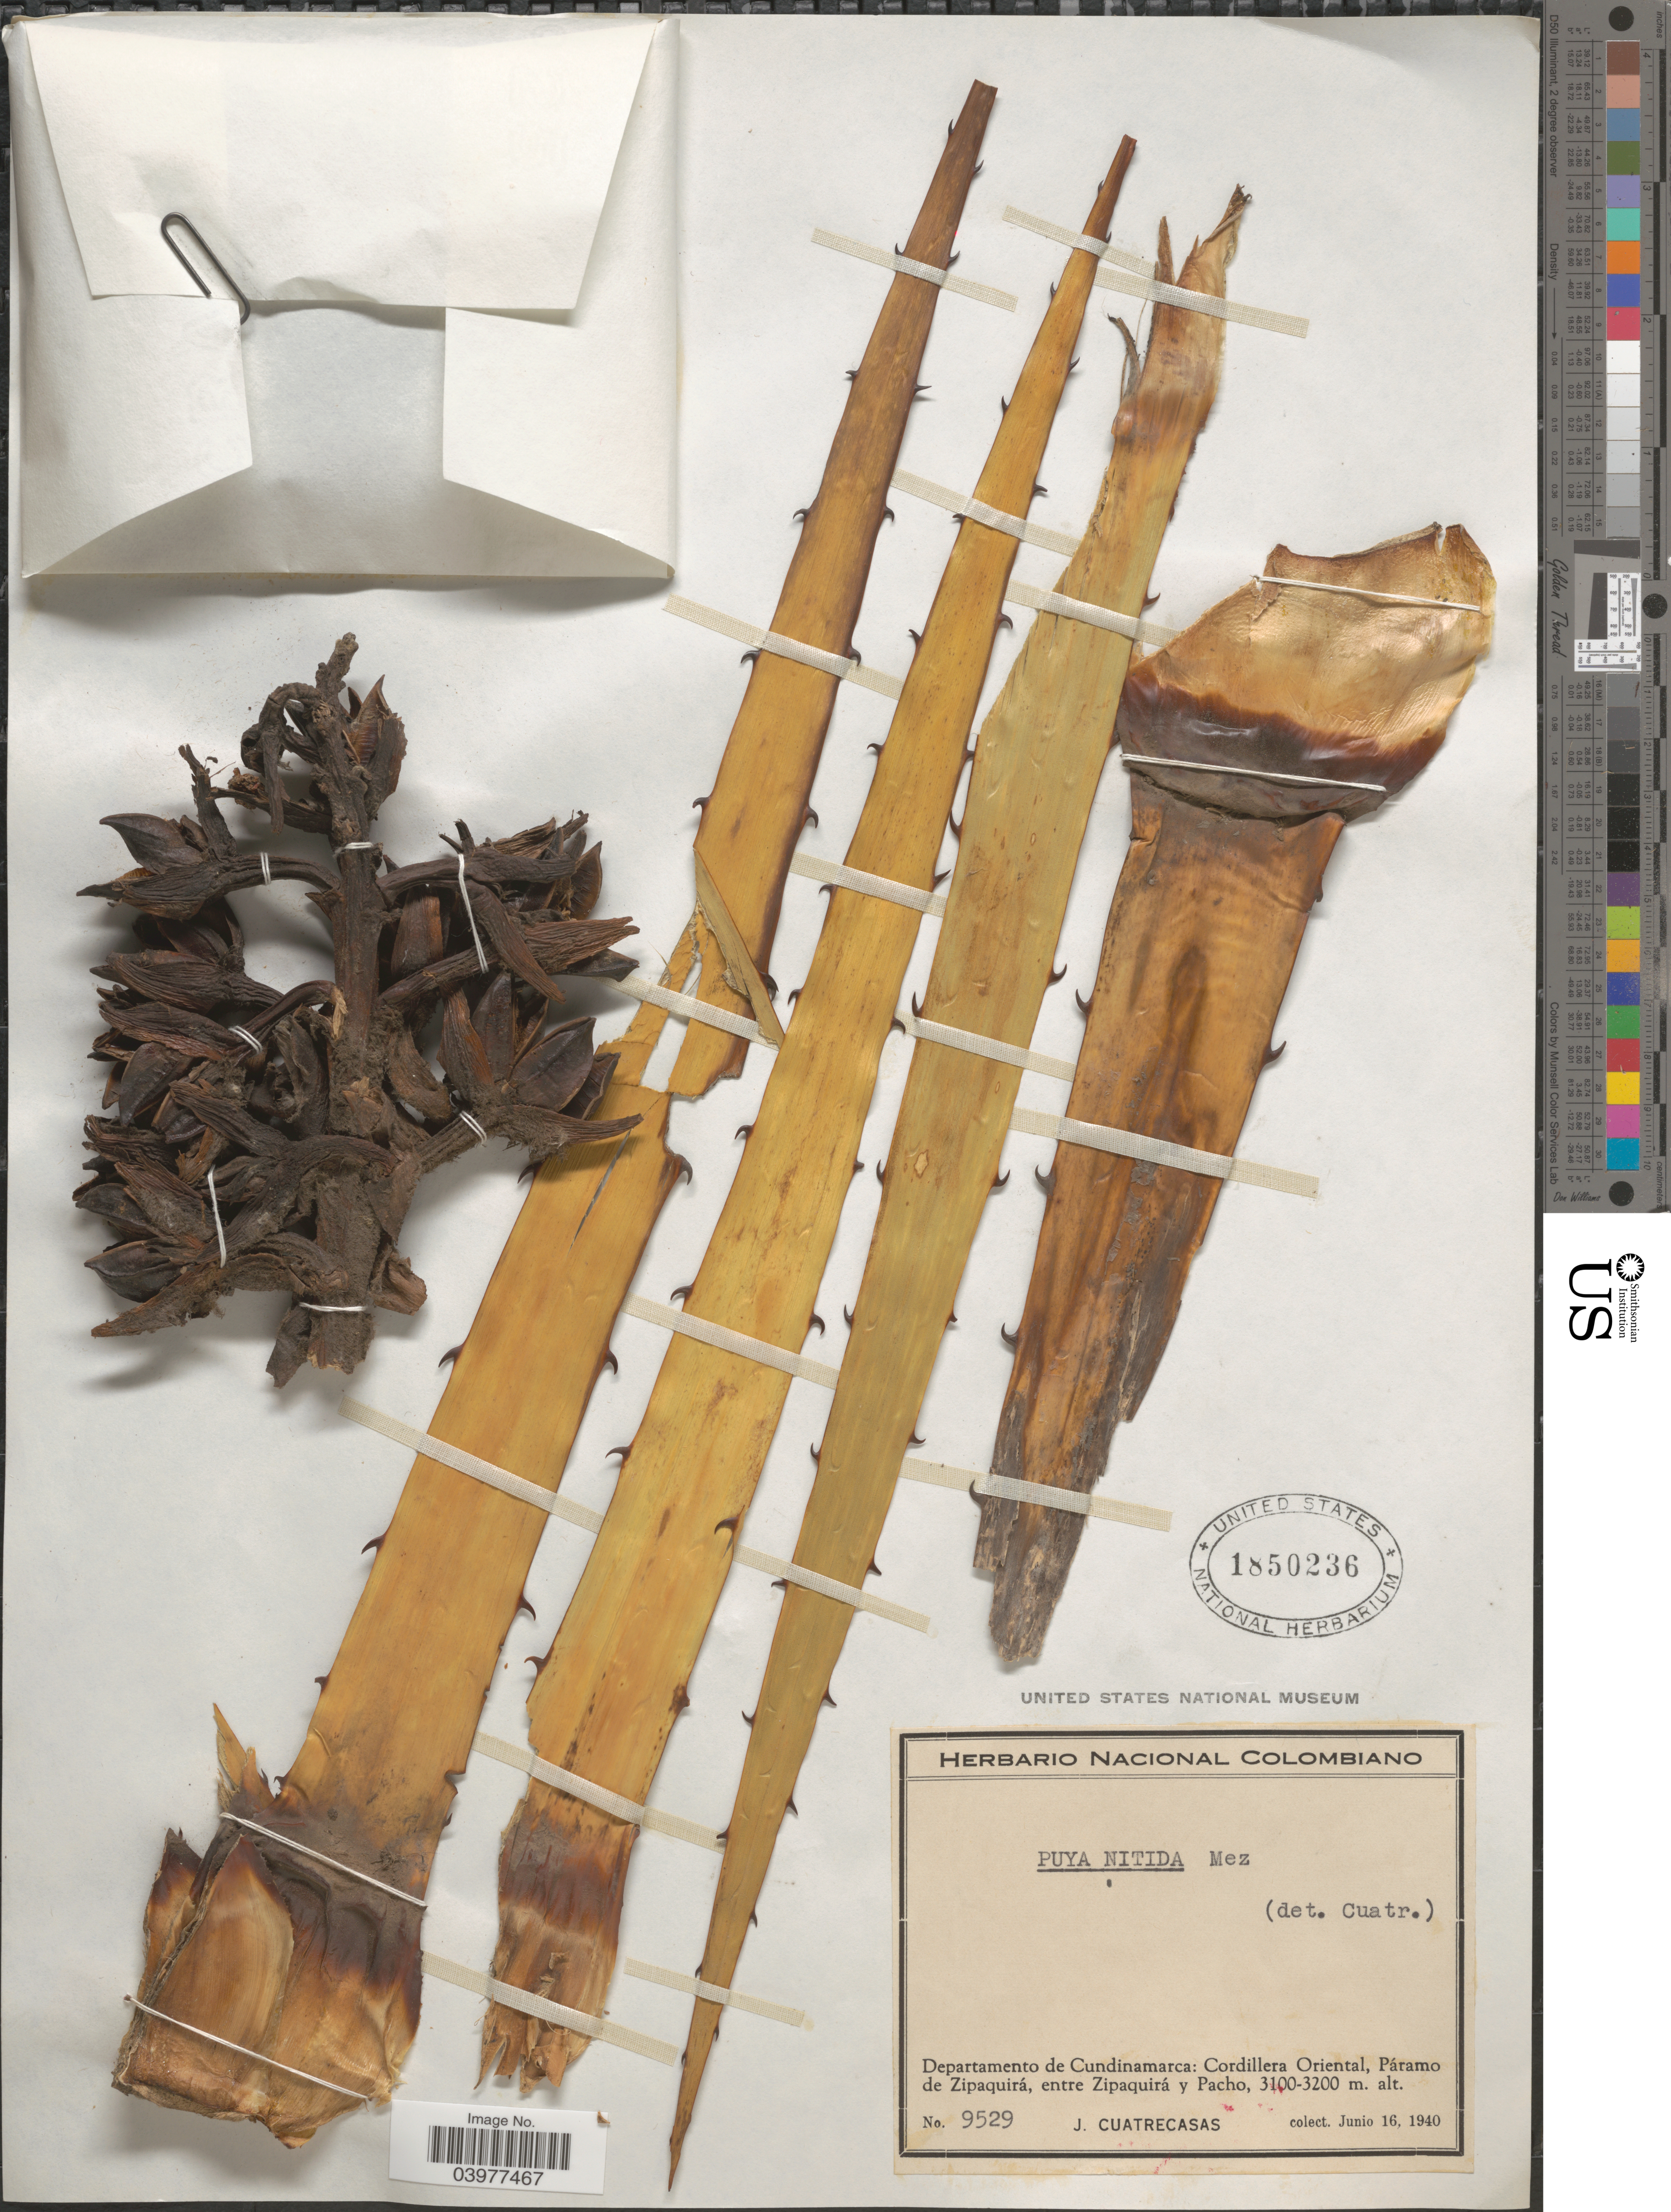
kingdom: Plantae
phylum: Tracheophyta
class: Liliopsida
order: Poales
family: Bromeliaceae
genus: Puya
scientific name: Puya nitida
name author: Mez in C. DC.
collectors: J. Cuatrecasas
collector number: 9529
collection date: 1940-06-16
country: Colombia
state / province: Cundinamarca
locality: Departamento de Cundinamarca: Cordillera Oriental, Páramo de Zipaquirá, entre Zipaquirá y Pacho.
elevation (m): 3100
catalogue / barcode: US 1850236